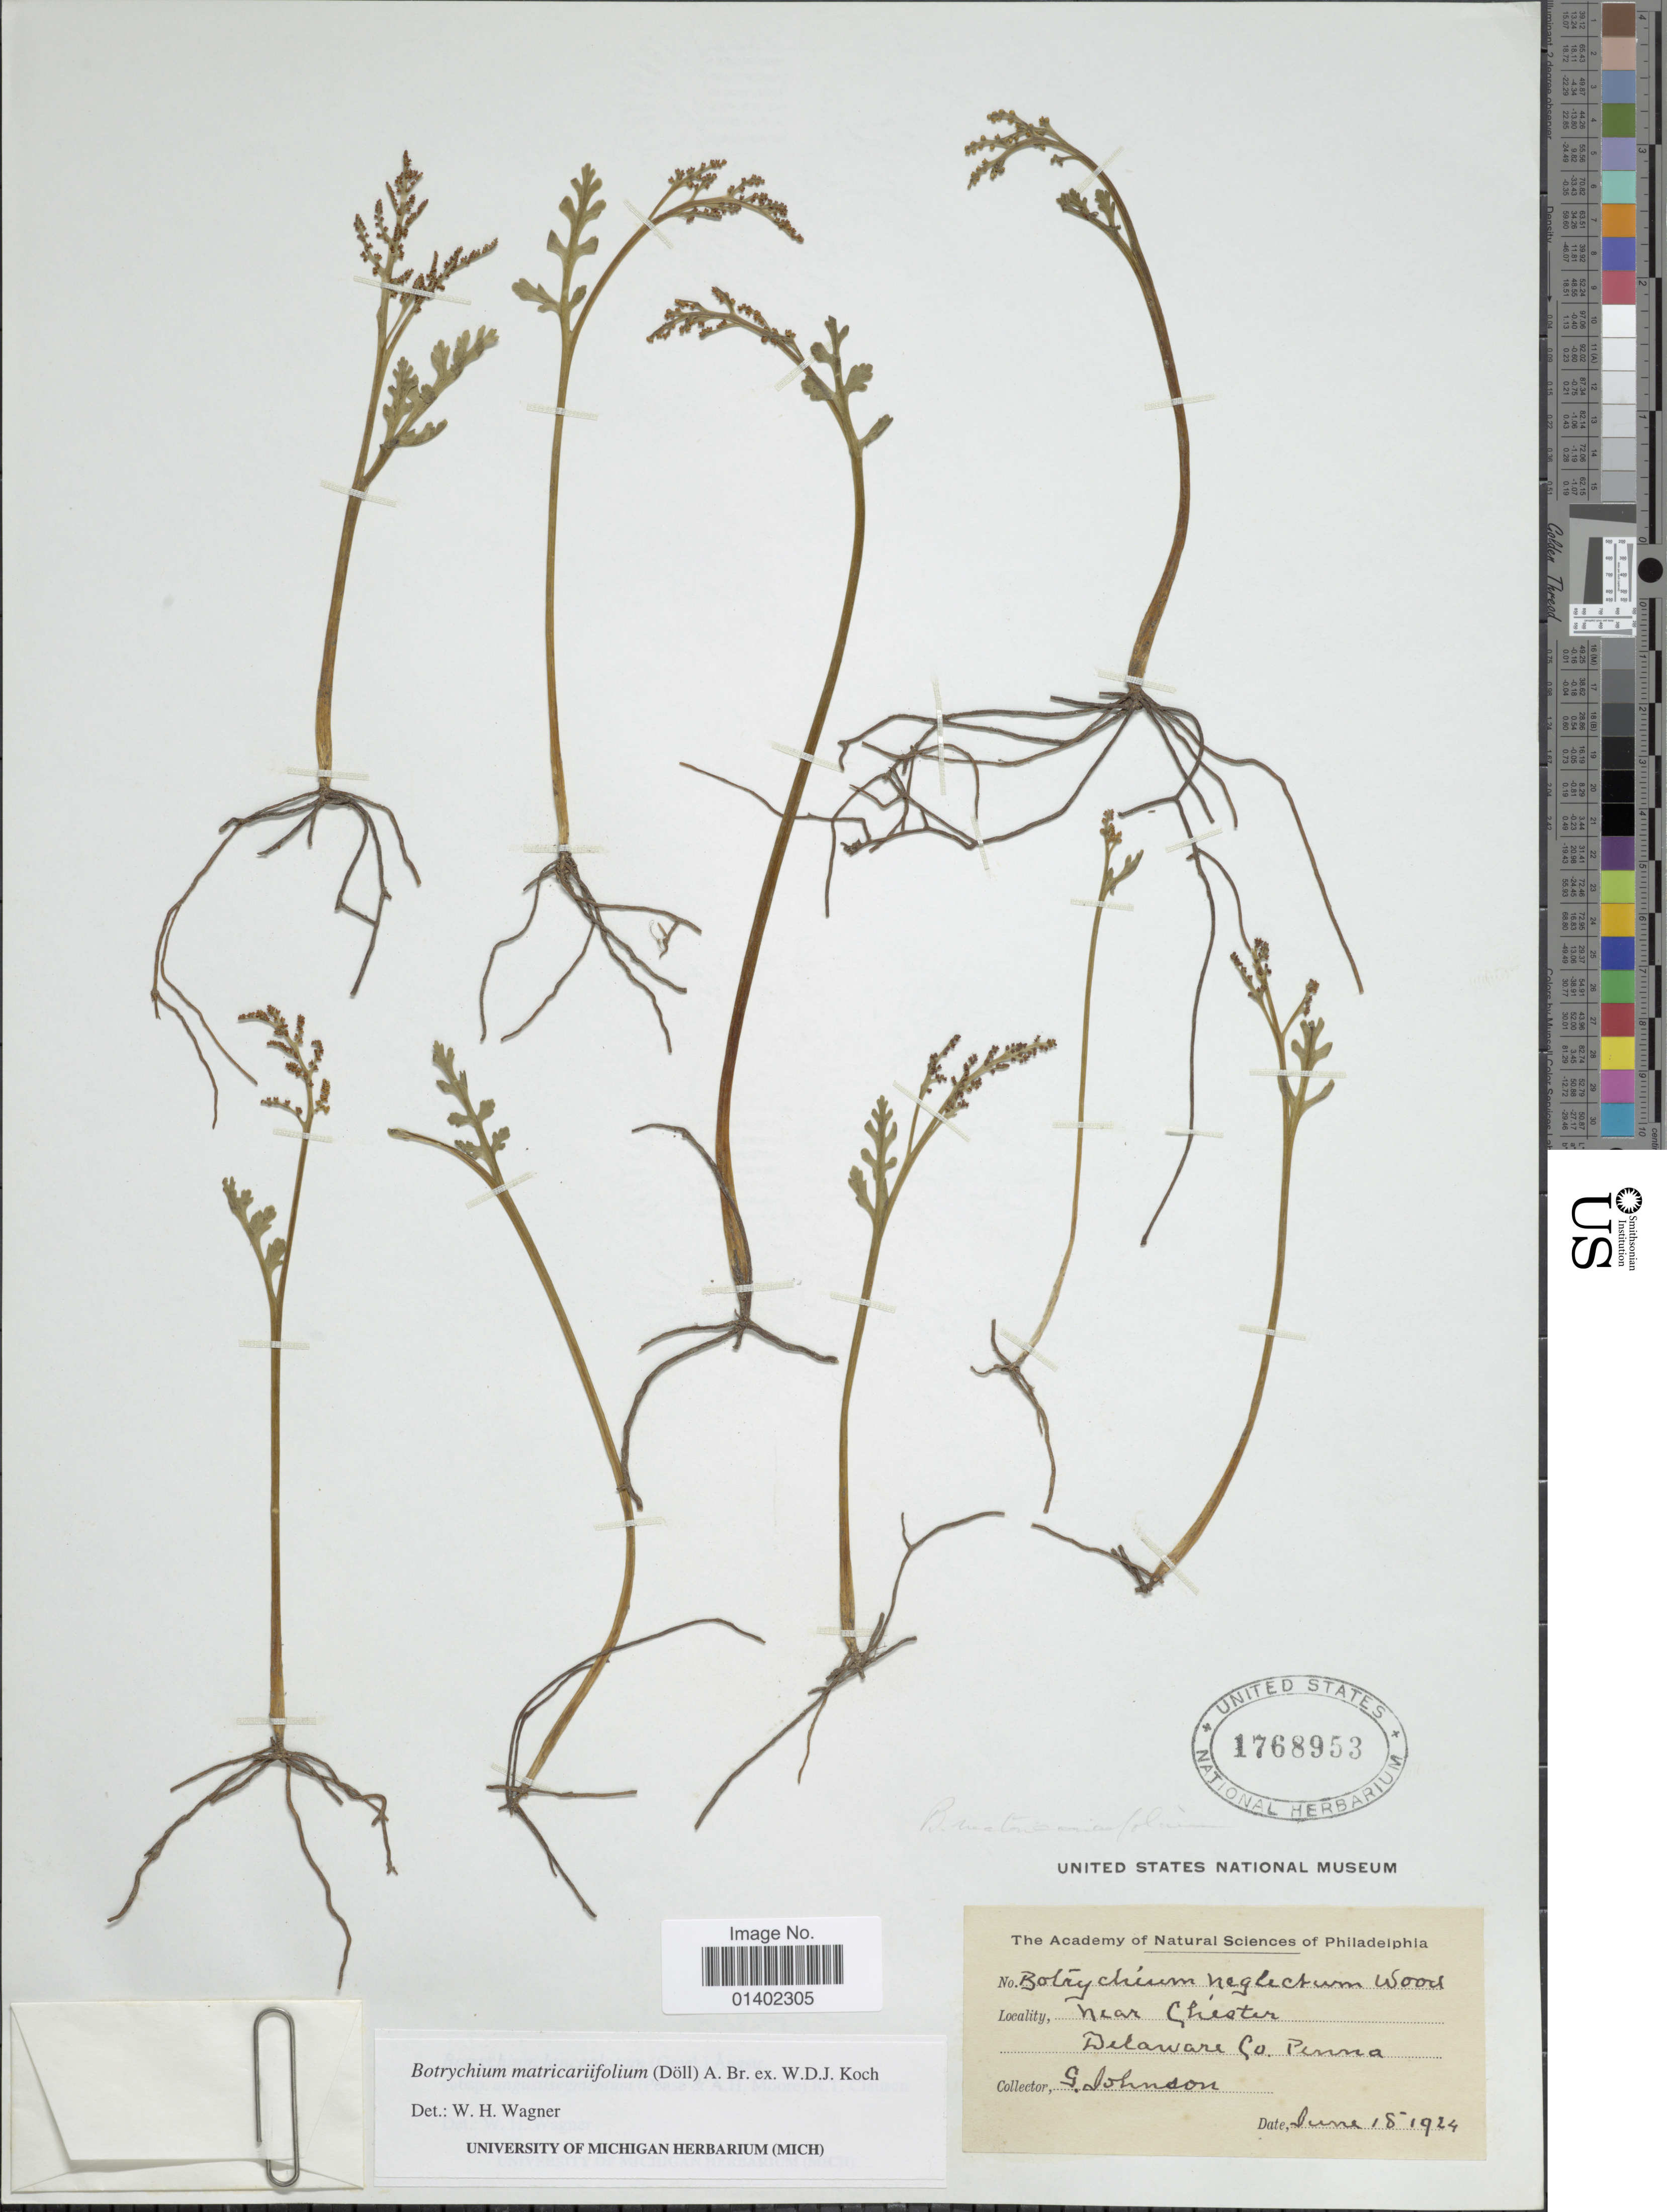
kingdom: Plantae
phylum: Tracheophyta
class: Polypodiopsida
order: Ophioglossales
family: Ophioglossaceae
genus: Botrychium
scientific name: Botrychium matricariifolium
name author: (A. Braun ex Dowell) A. Braun ex Koch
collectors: G. Johnson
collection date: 1924-06-18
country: United States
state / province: Pennsylvania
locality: Near Chester, Delaware Co, Penna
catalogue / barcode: US 1768953